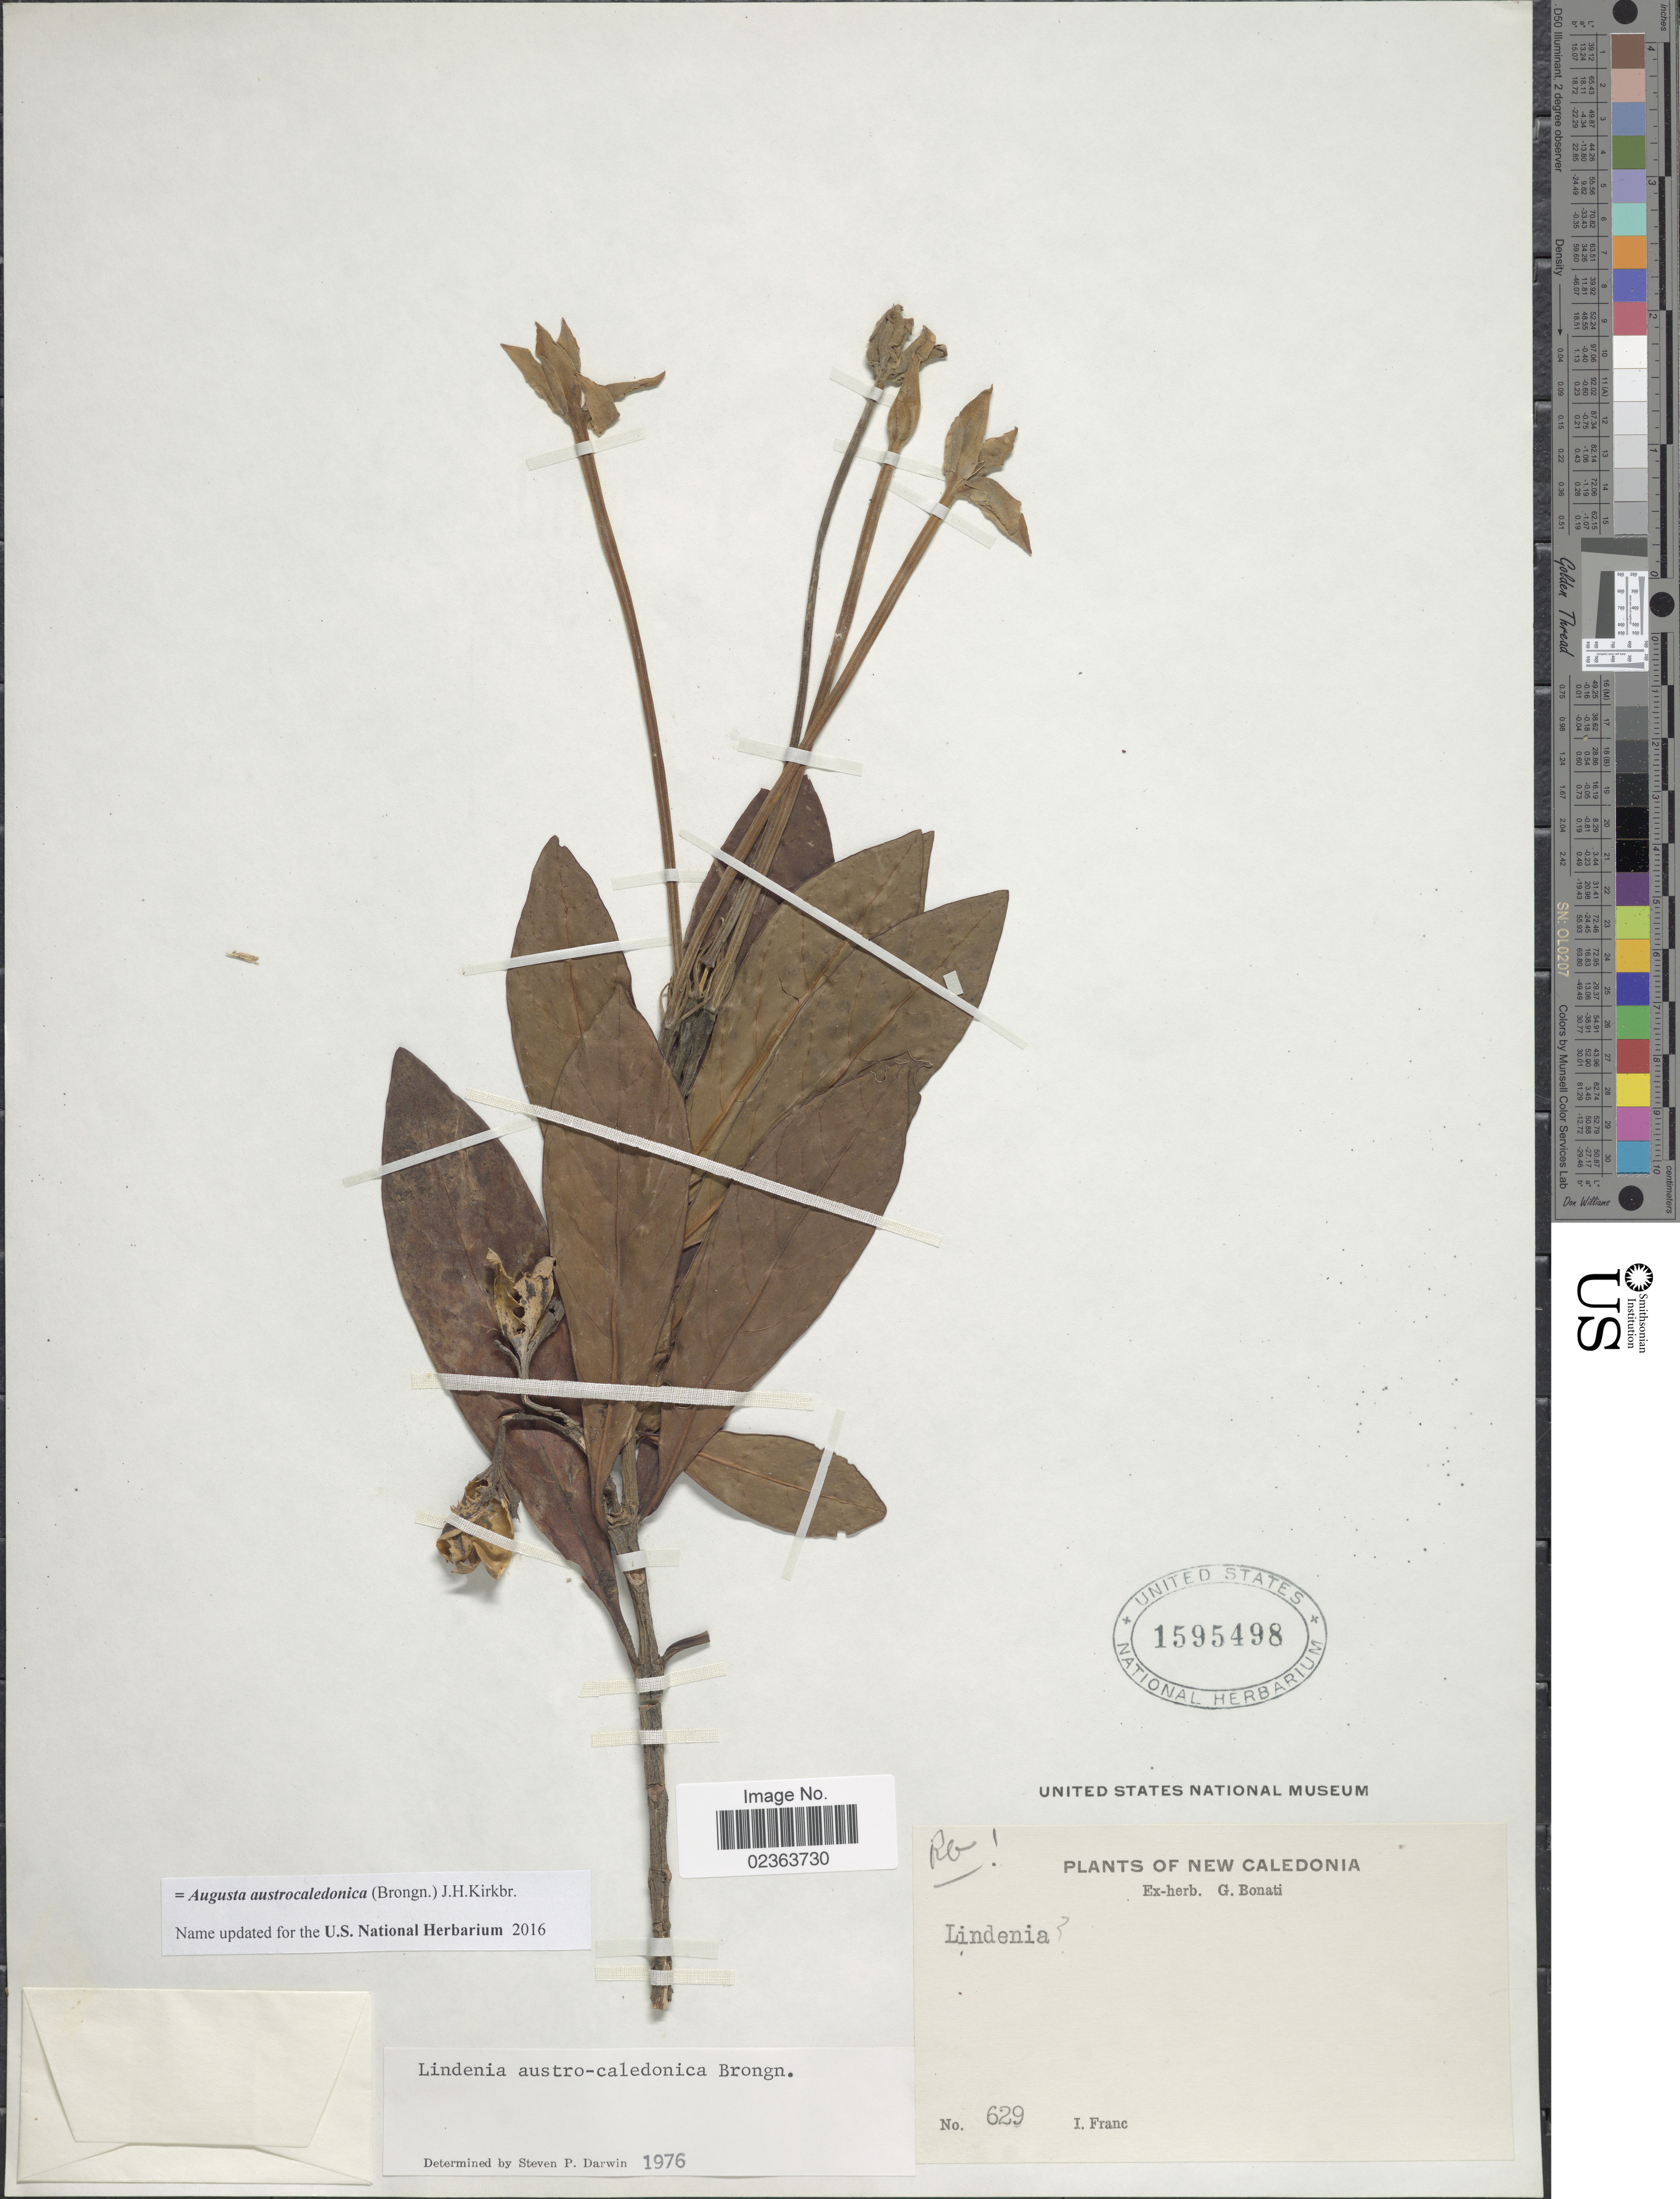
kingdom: Plantae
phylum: Tracheophyta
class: Magnoliopsida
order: Gentianales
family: Rubiaceae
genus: Augusta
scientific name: Augusta austrocaledonica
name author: (Brongn.) J.H. Kirkbr.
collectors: I. Franc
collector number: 629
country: New Caledonia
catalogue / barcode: US 1595498